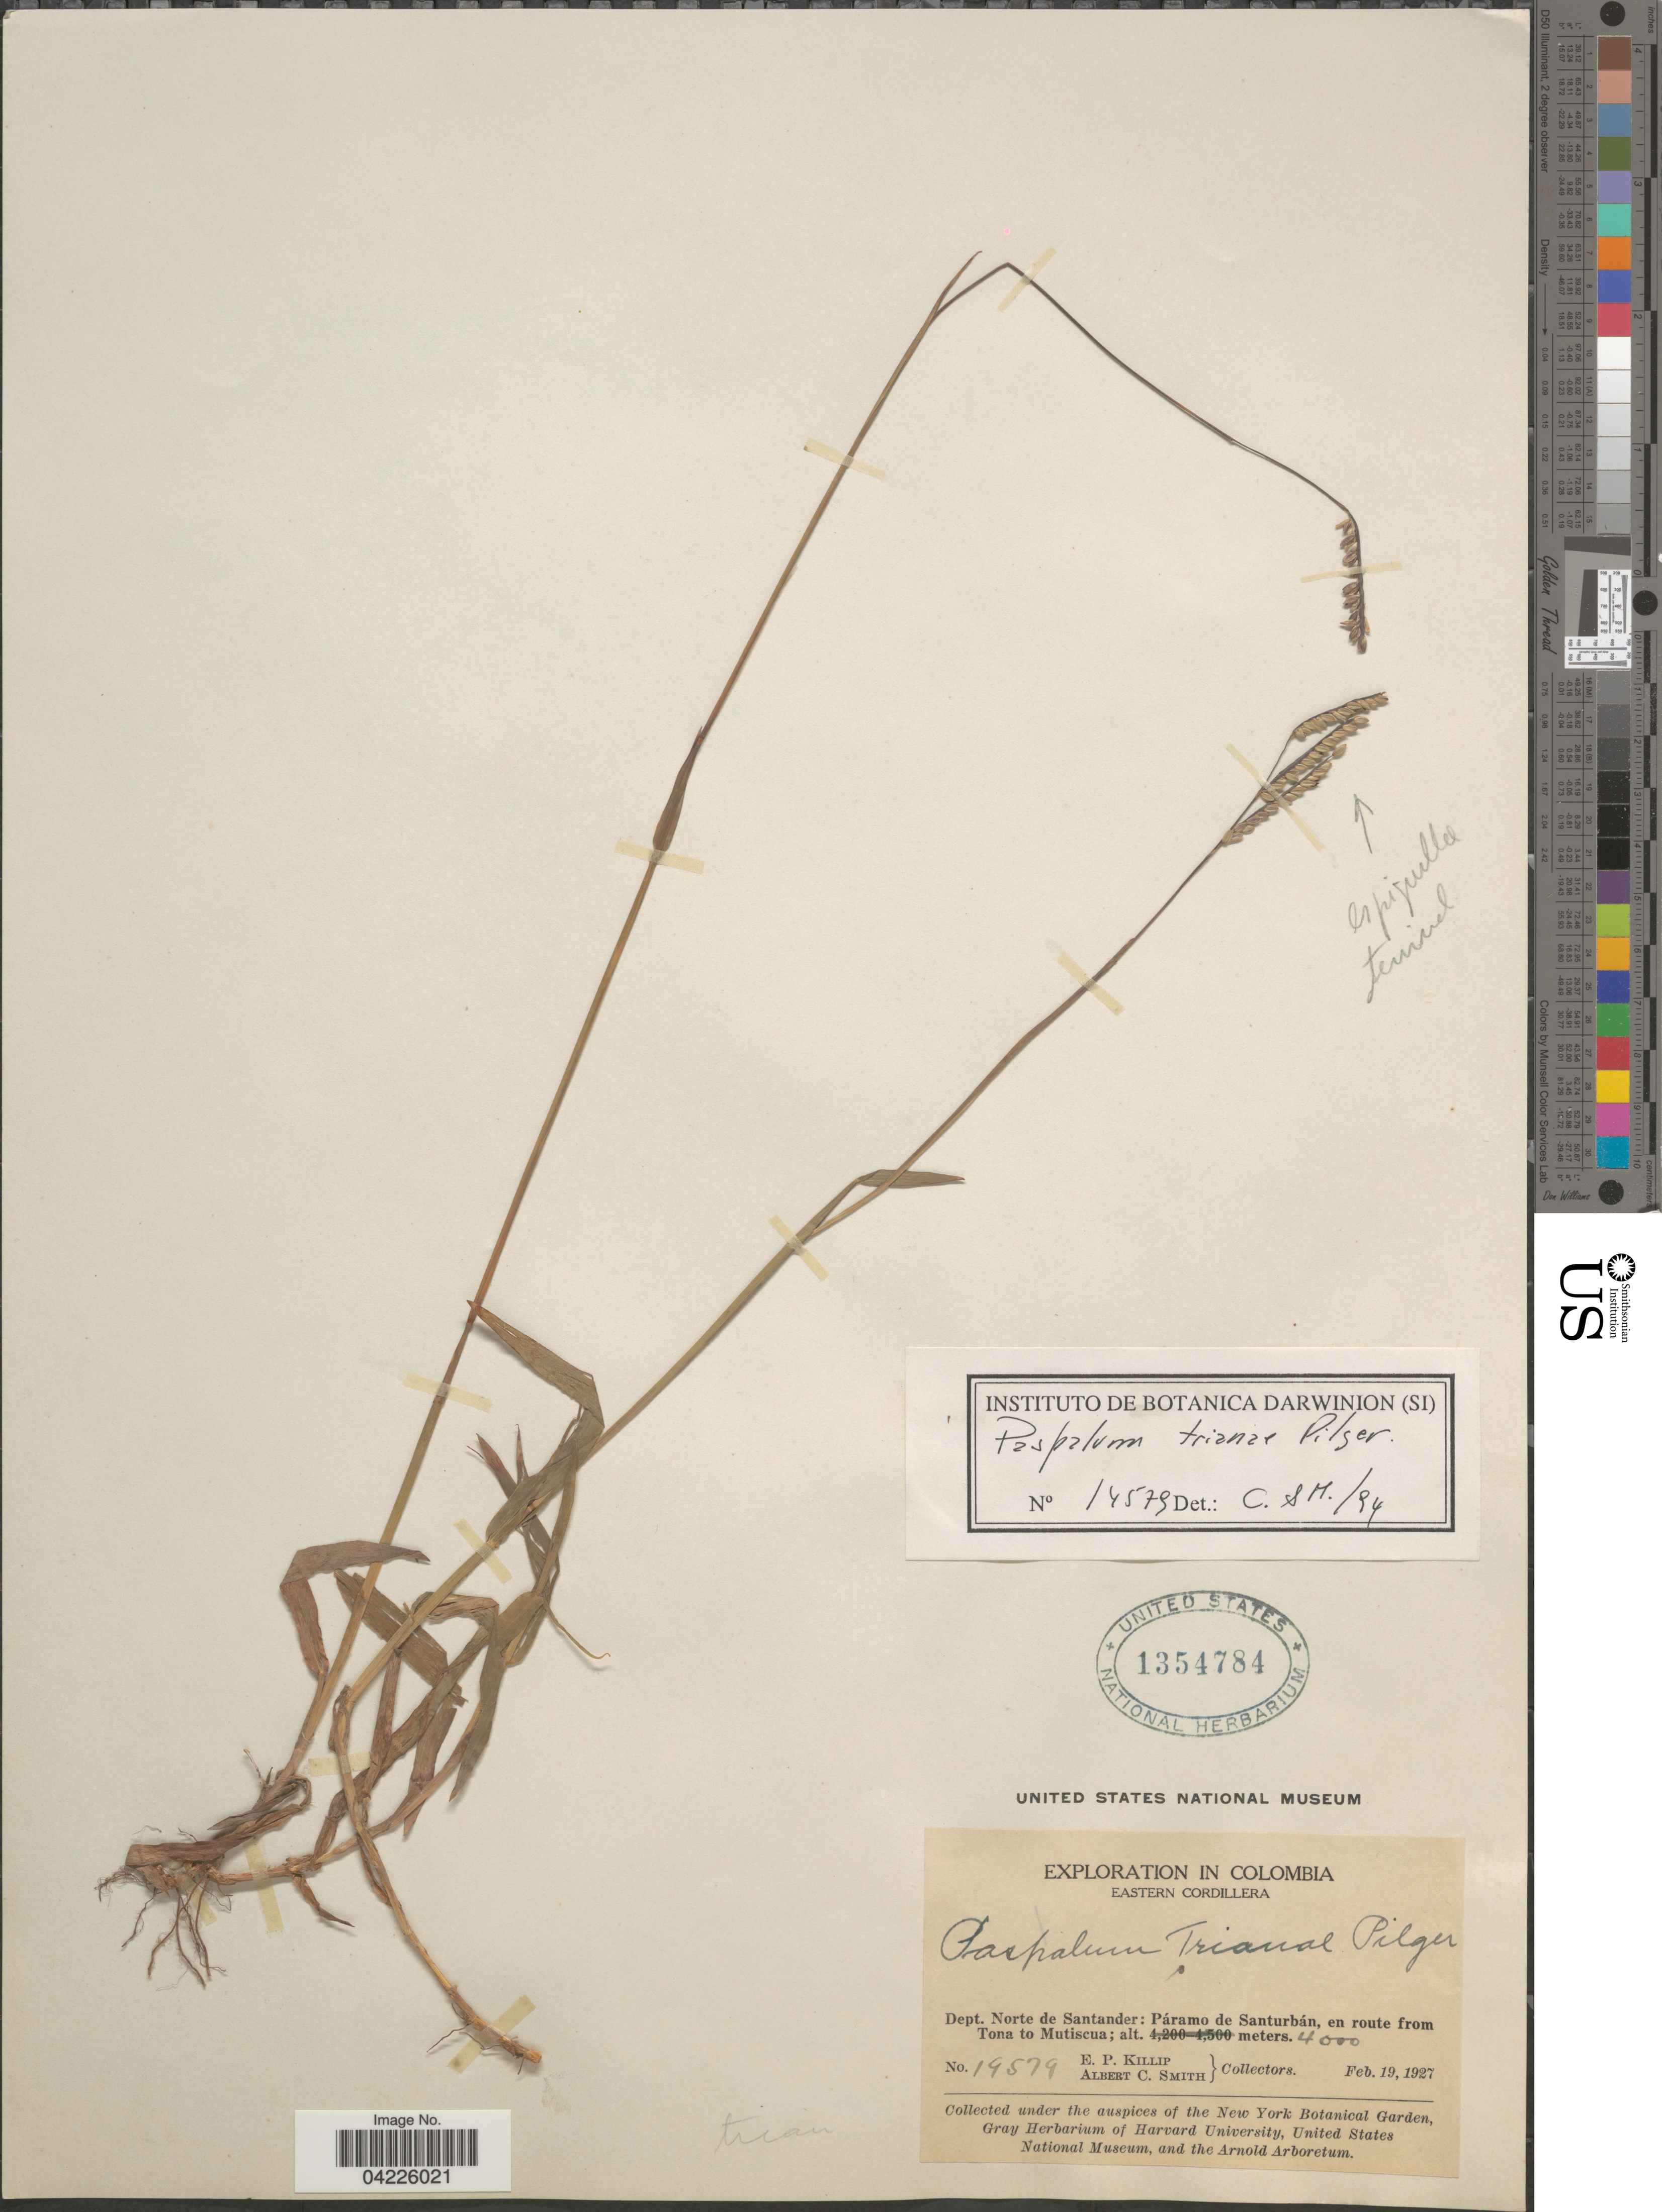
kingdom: Plantae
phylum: Tracheophyta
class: Liliopsida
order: Poales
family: Poaceae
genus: Paspalum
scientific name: Paspalum trianae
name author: Pilg.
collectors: E. P. Killip & A. C. Smith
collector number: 19579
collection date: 1927-02-19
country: Colombia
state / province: Norte de Santander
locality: Exploration in Colombia. Eastern Cordillera. Dept. Norte de Santander: Páramo de Santurbán, en route from Tona to Mutiscua.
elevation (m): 4000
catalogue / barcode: US 1354784